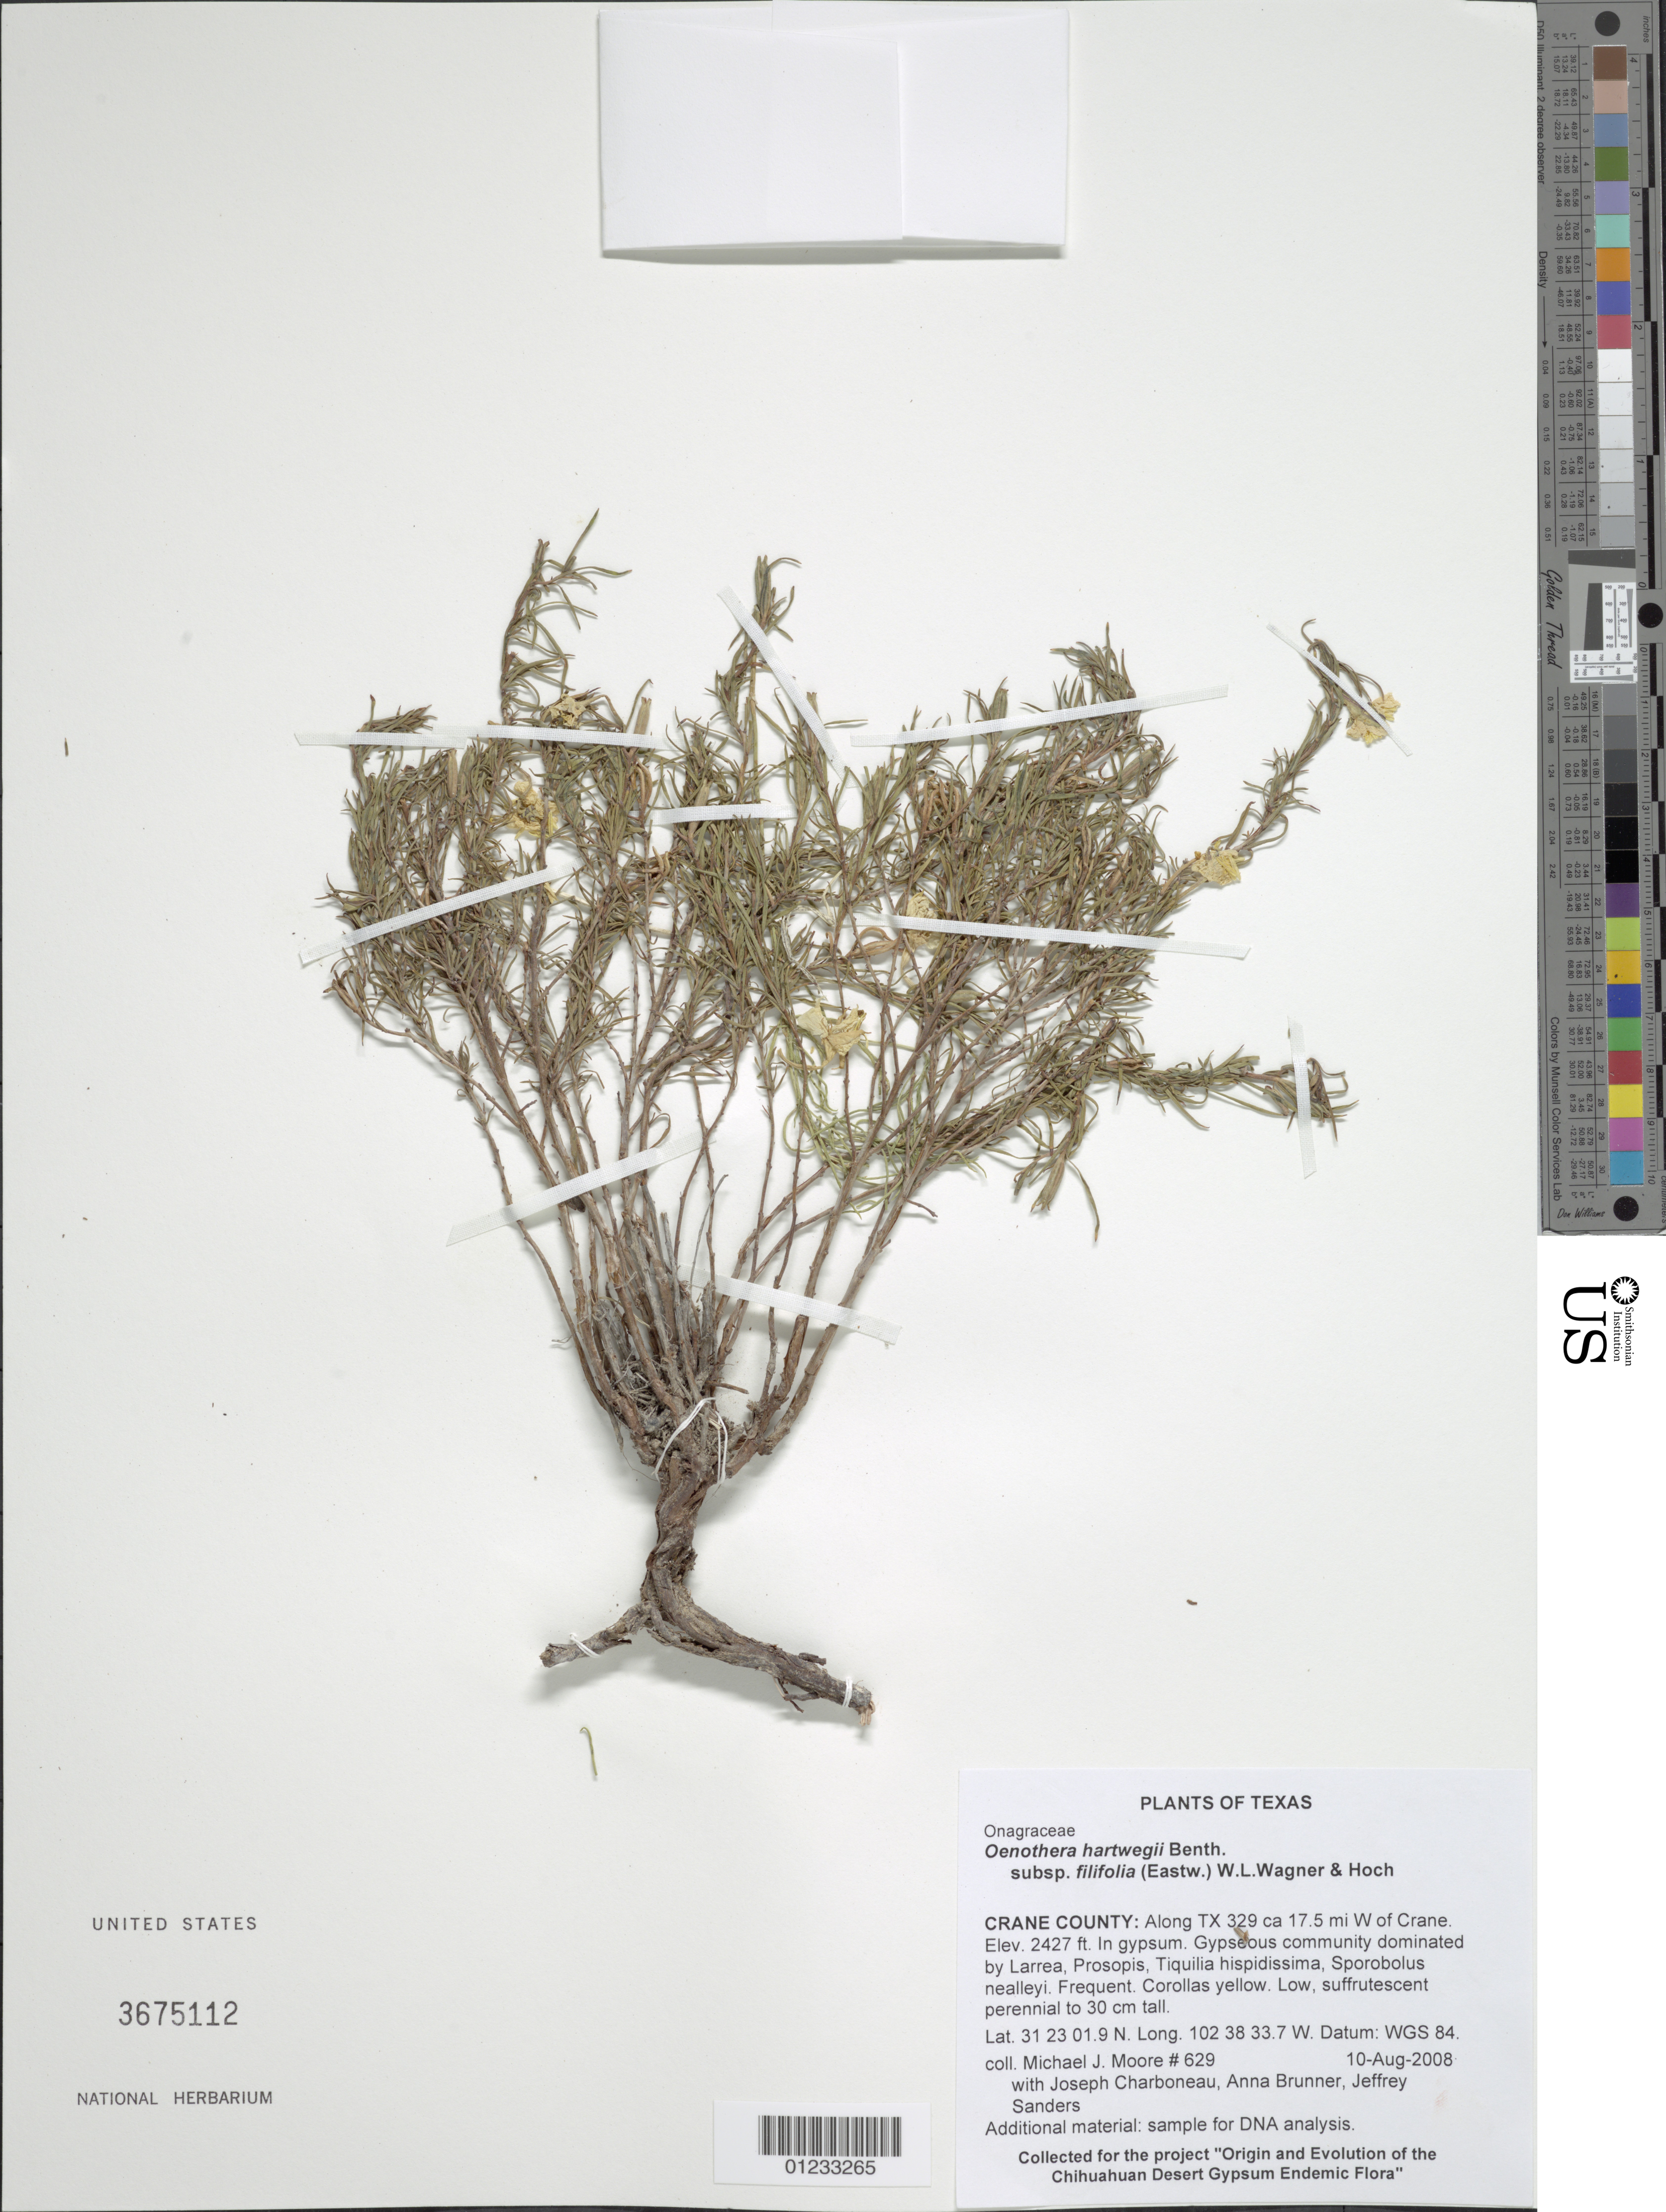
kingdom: Plantae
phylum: Tracheophyta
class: Magnoliopsida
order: Myrtales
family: Onagraceae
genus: Oenothera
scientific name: Oenothera hartwegii subsp. filifolia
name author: (Eastw.) W.L. Wagner & Hoch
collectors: M. J. Moore, J. L. M. Charboneau, A. Brunner & J. Sanders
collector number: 629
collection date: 2004-08-09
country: United States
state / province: Texas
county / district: Crane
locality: Along TX 329 ca 17.5 mi W of Crane.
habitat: In gypsum. Gypseous community dominated by Larrea, Prosopis, Tiquilia hispidissima, Sporobolus nealleyi.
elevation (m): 740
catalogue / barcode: US 3675112